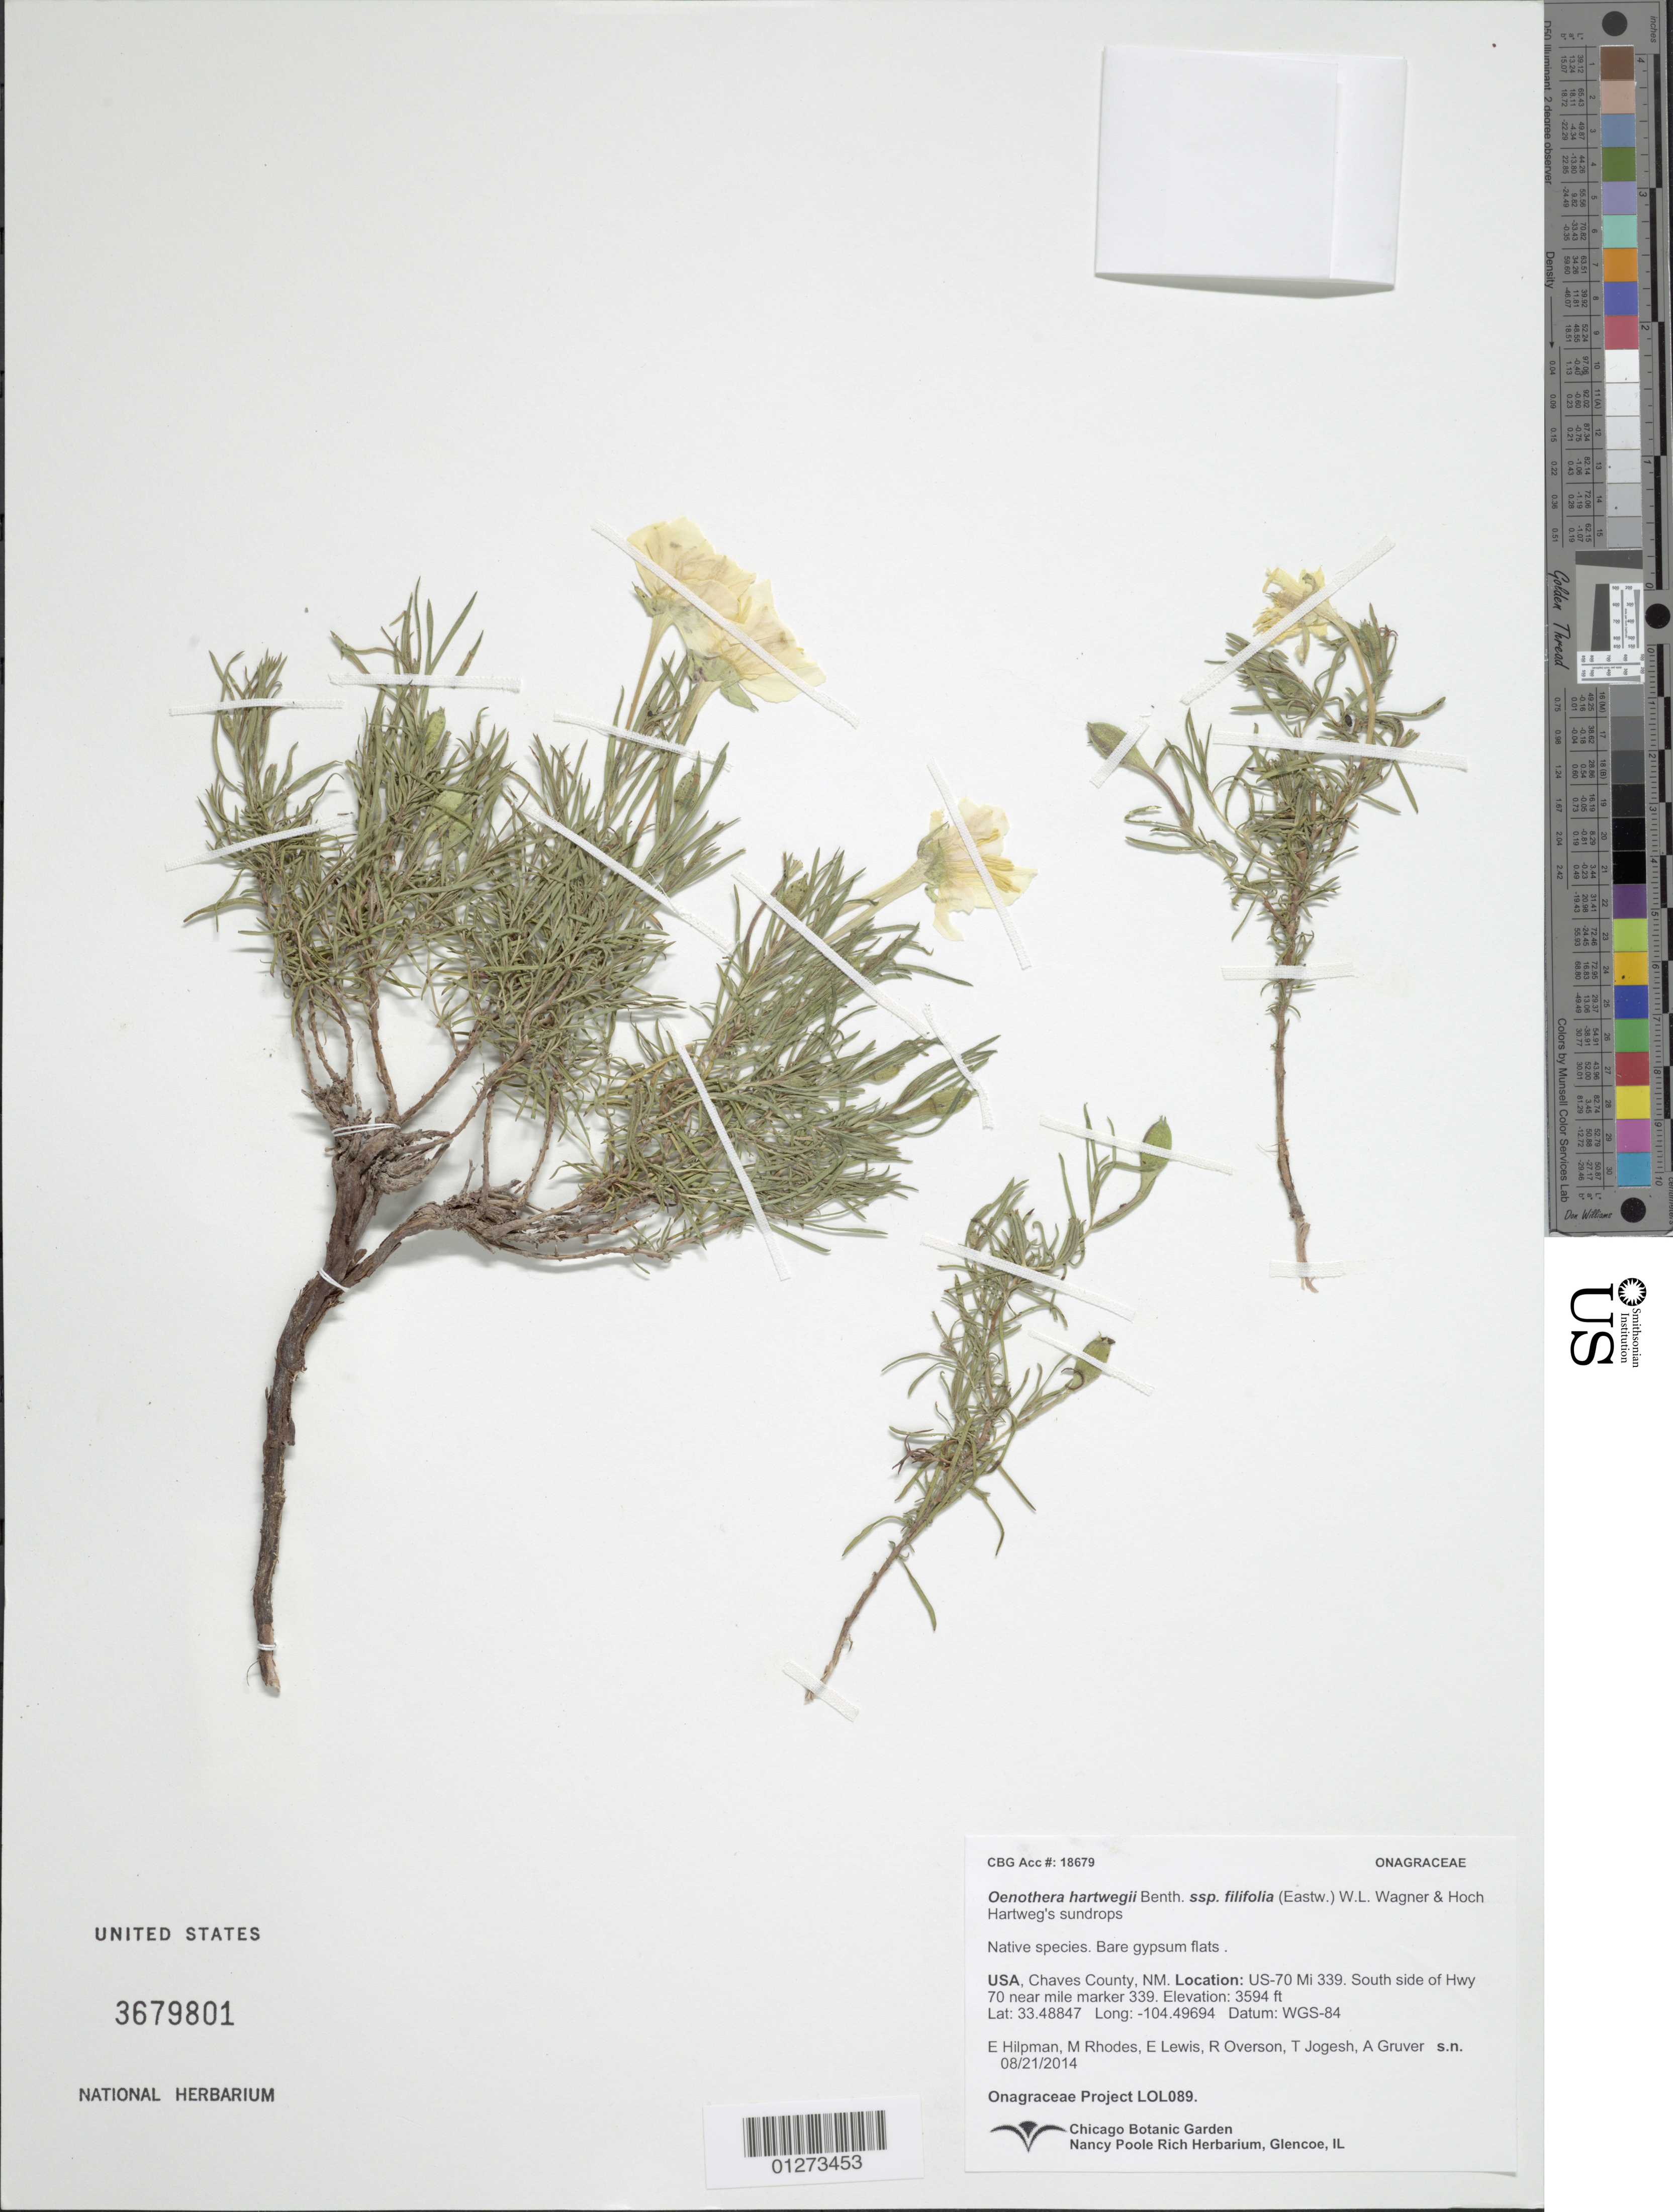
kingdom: Plantae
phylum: Tracheophyta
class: Magnoliopsida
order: Myrtales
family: Onagraceae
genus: Oenothera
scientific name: Oenothera hartwegii subsp. filifolia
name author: (Eastw.) W.L. Wagner & Hoch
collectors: Onagraceae Project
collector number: LOL 089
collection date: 2014-08-21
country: United States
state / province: New Mexico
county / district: Chaves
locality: South side of Hwy 70 near mile marker 339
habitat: bare gypsum flats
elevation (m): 1095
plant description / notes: CHIC, US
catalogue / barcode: US 3679801